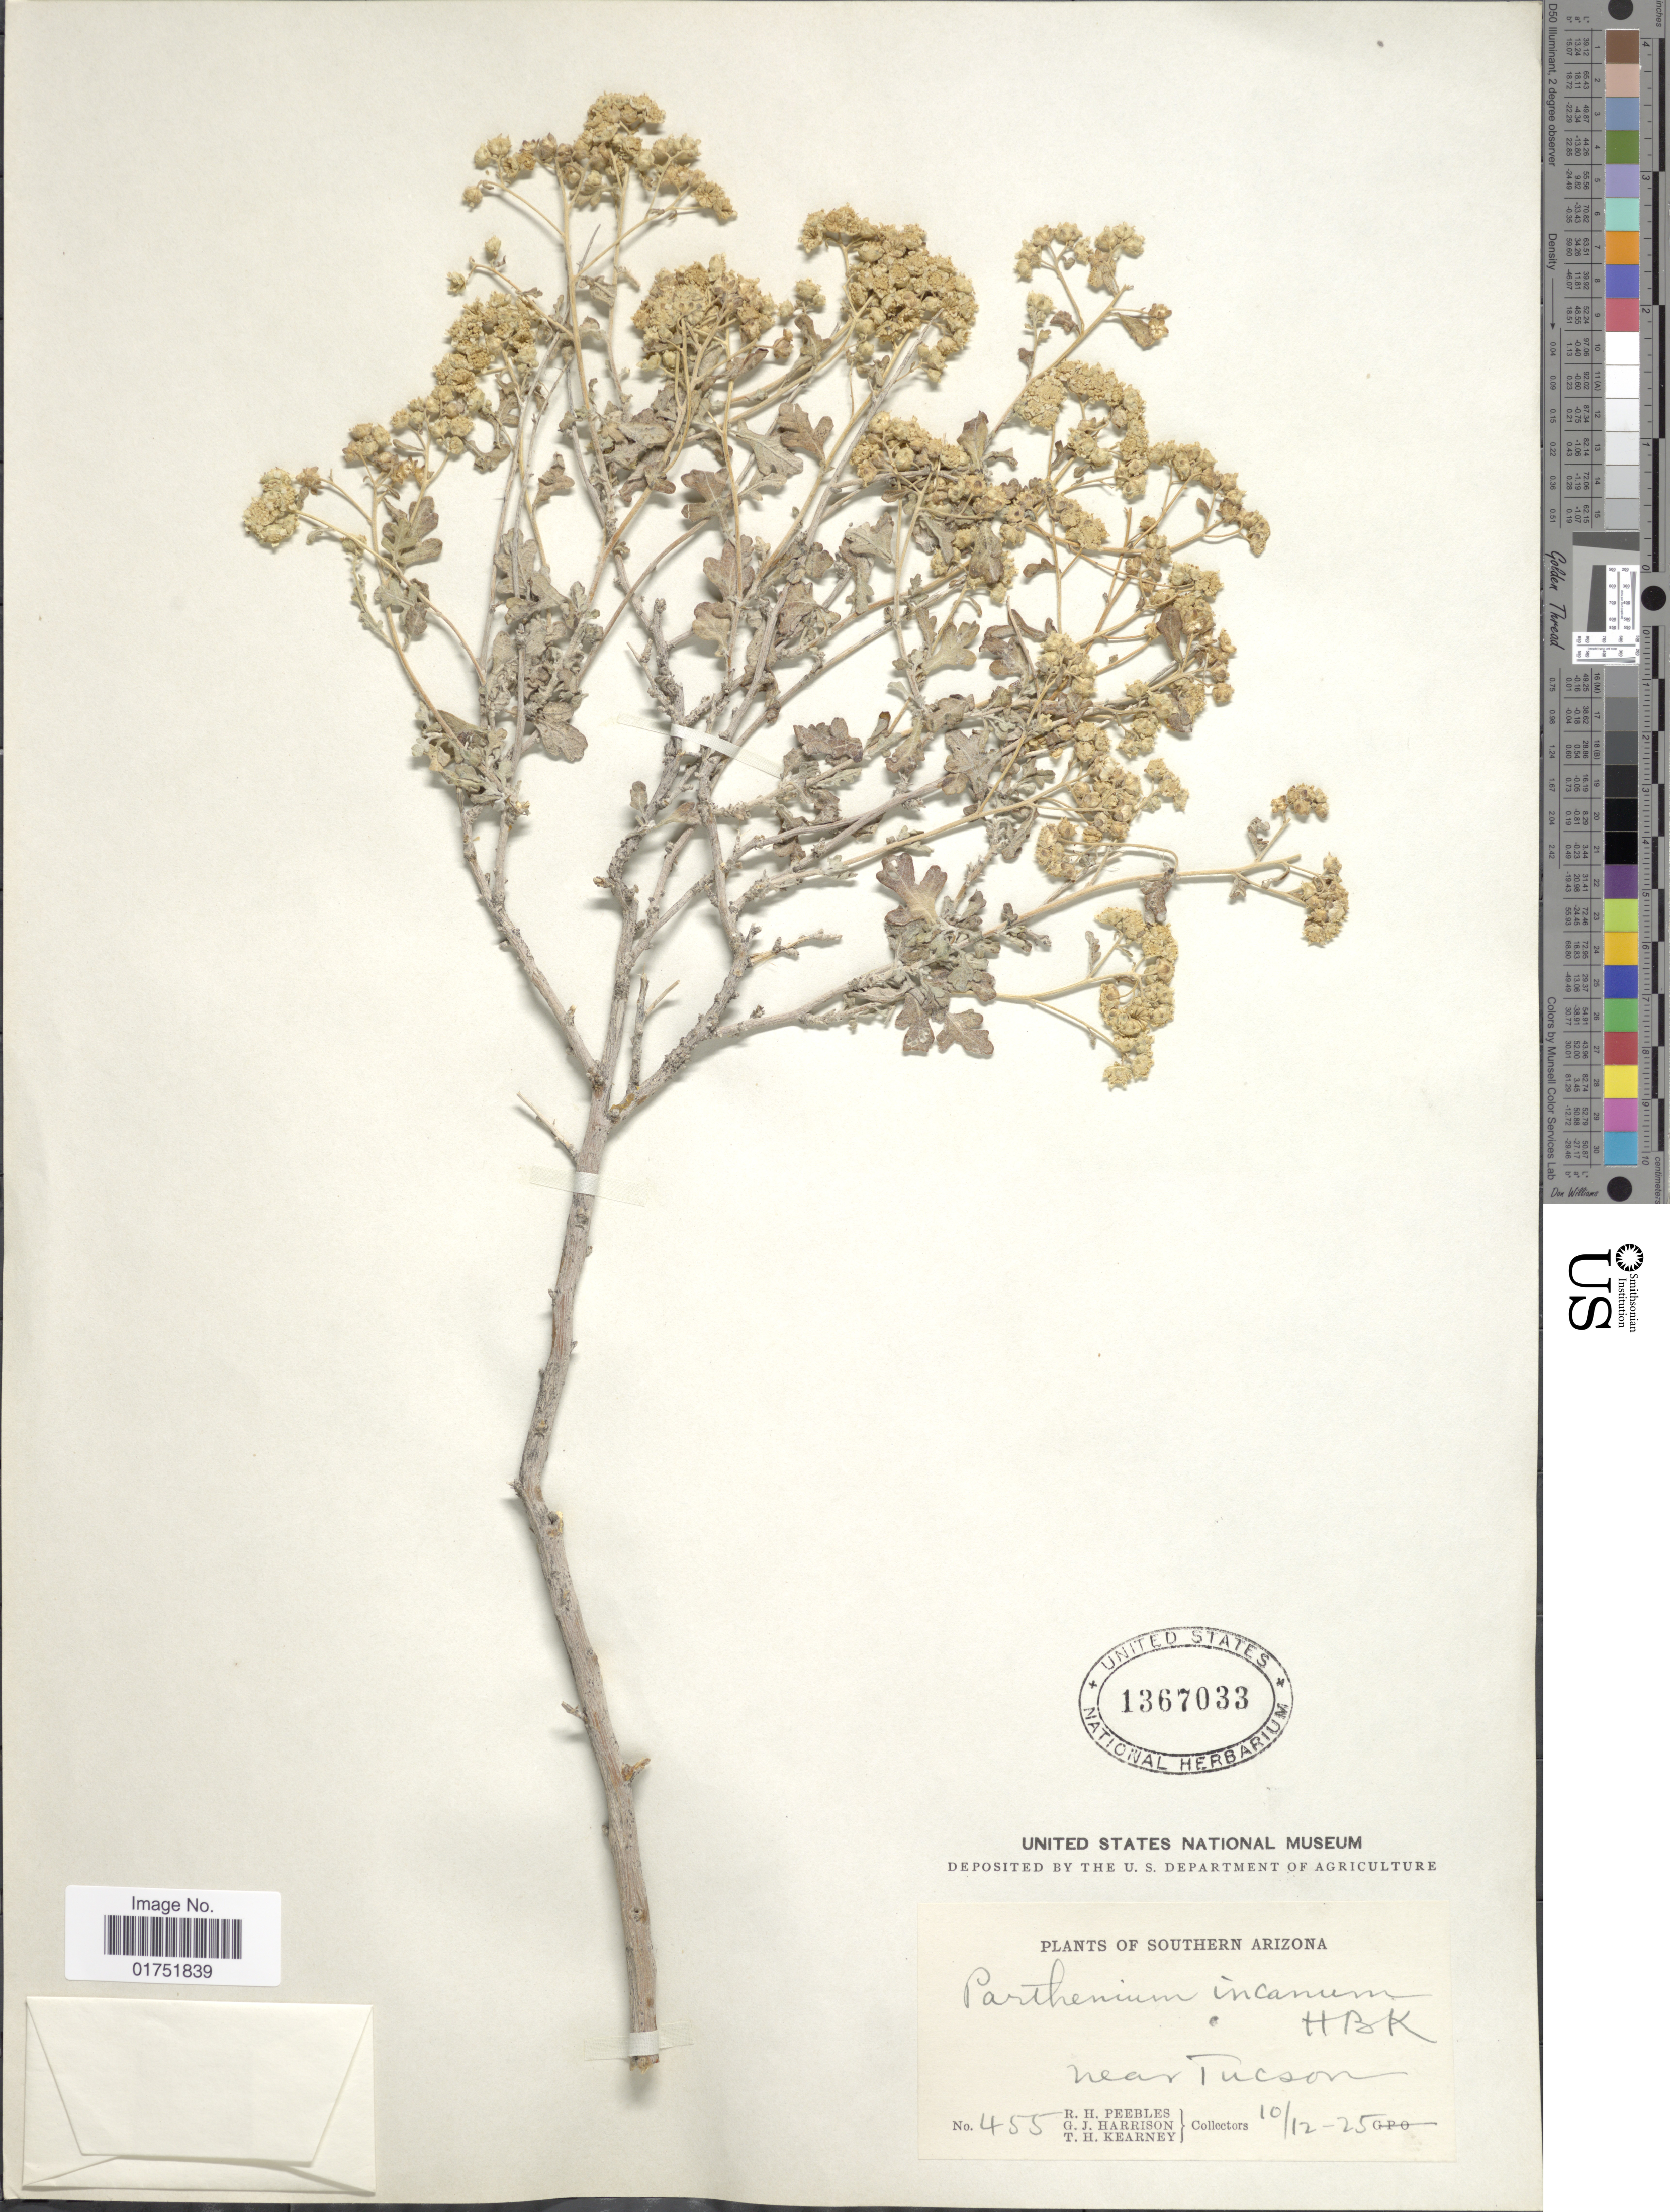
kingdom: Plantae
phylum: Tracheophyta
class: Magnoliopsida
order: Asterales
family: Asteraceae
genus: Parthenium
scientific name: Parthenium incanum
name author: Kunth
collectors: R. H. Peebles, G. J. Harrison & T. H. Kearney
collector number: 455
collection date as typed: Transcribed d/m/y: 12/10/25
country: United States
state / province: Arizona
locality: Southern Arizona, near Tucson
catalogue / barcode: US 1367033